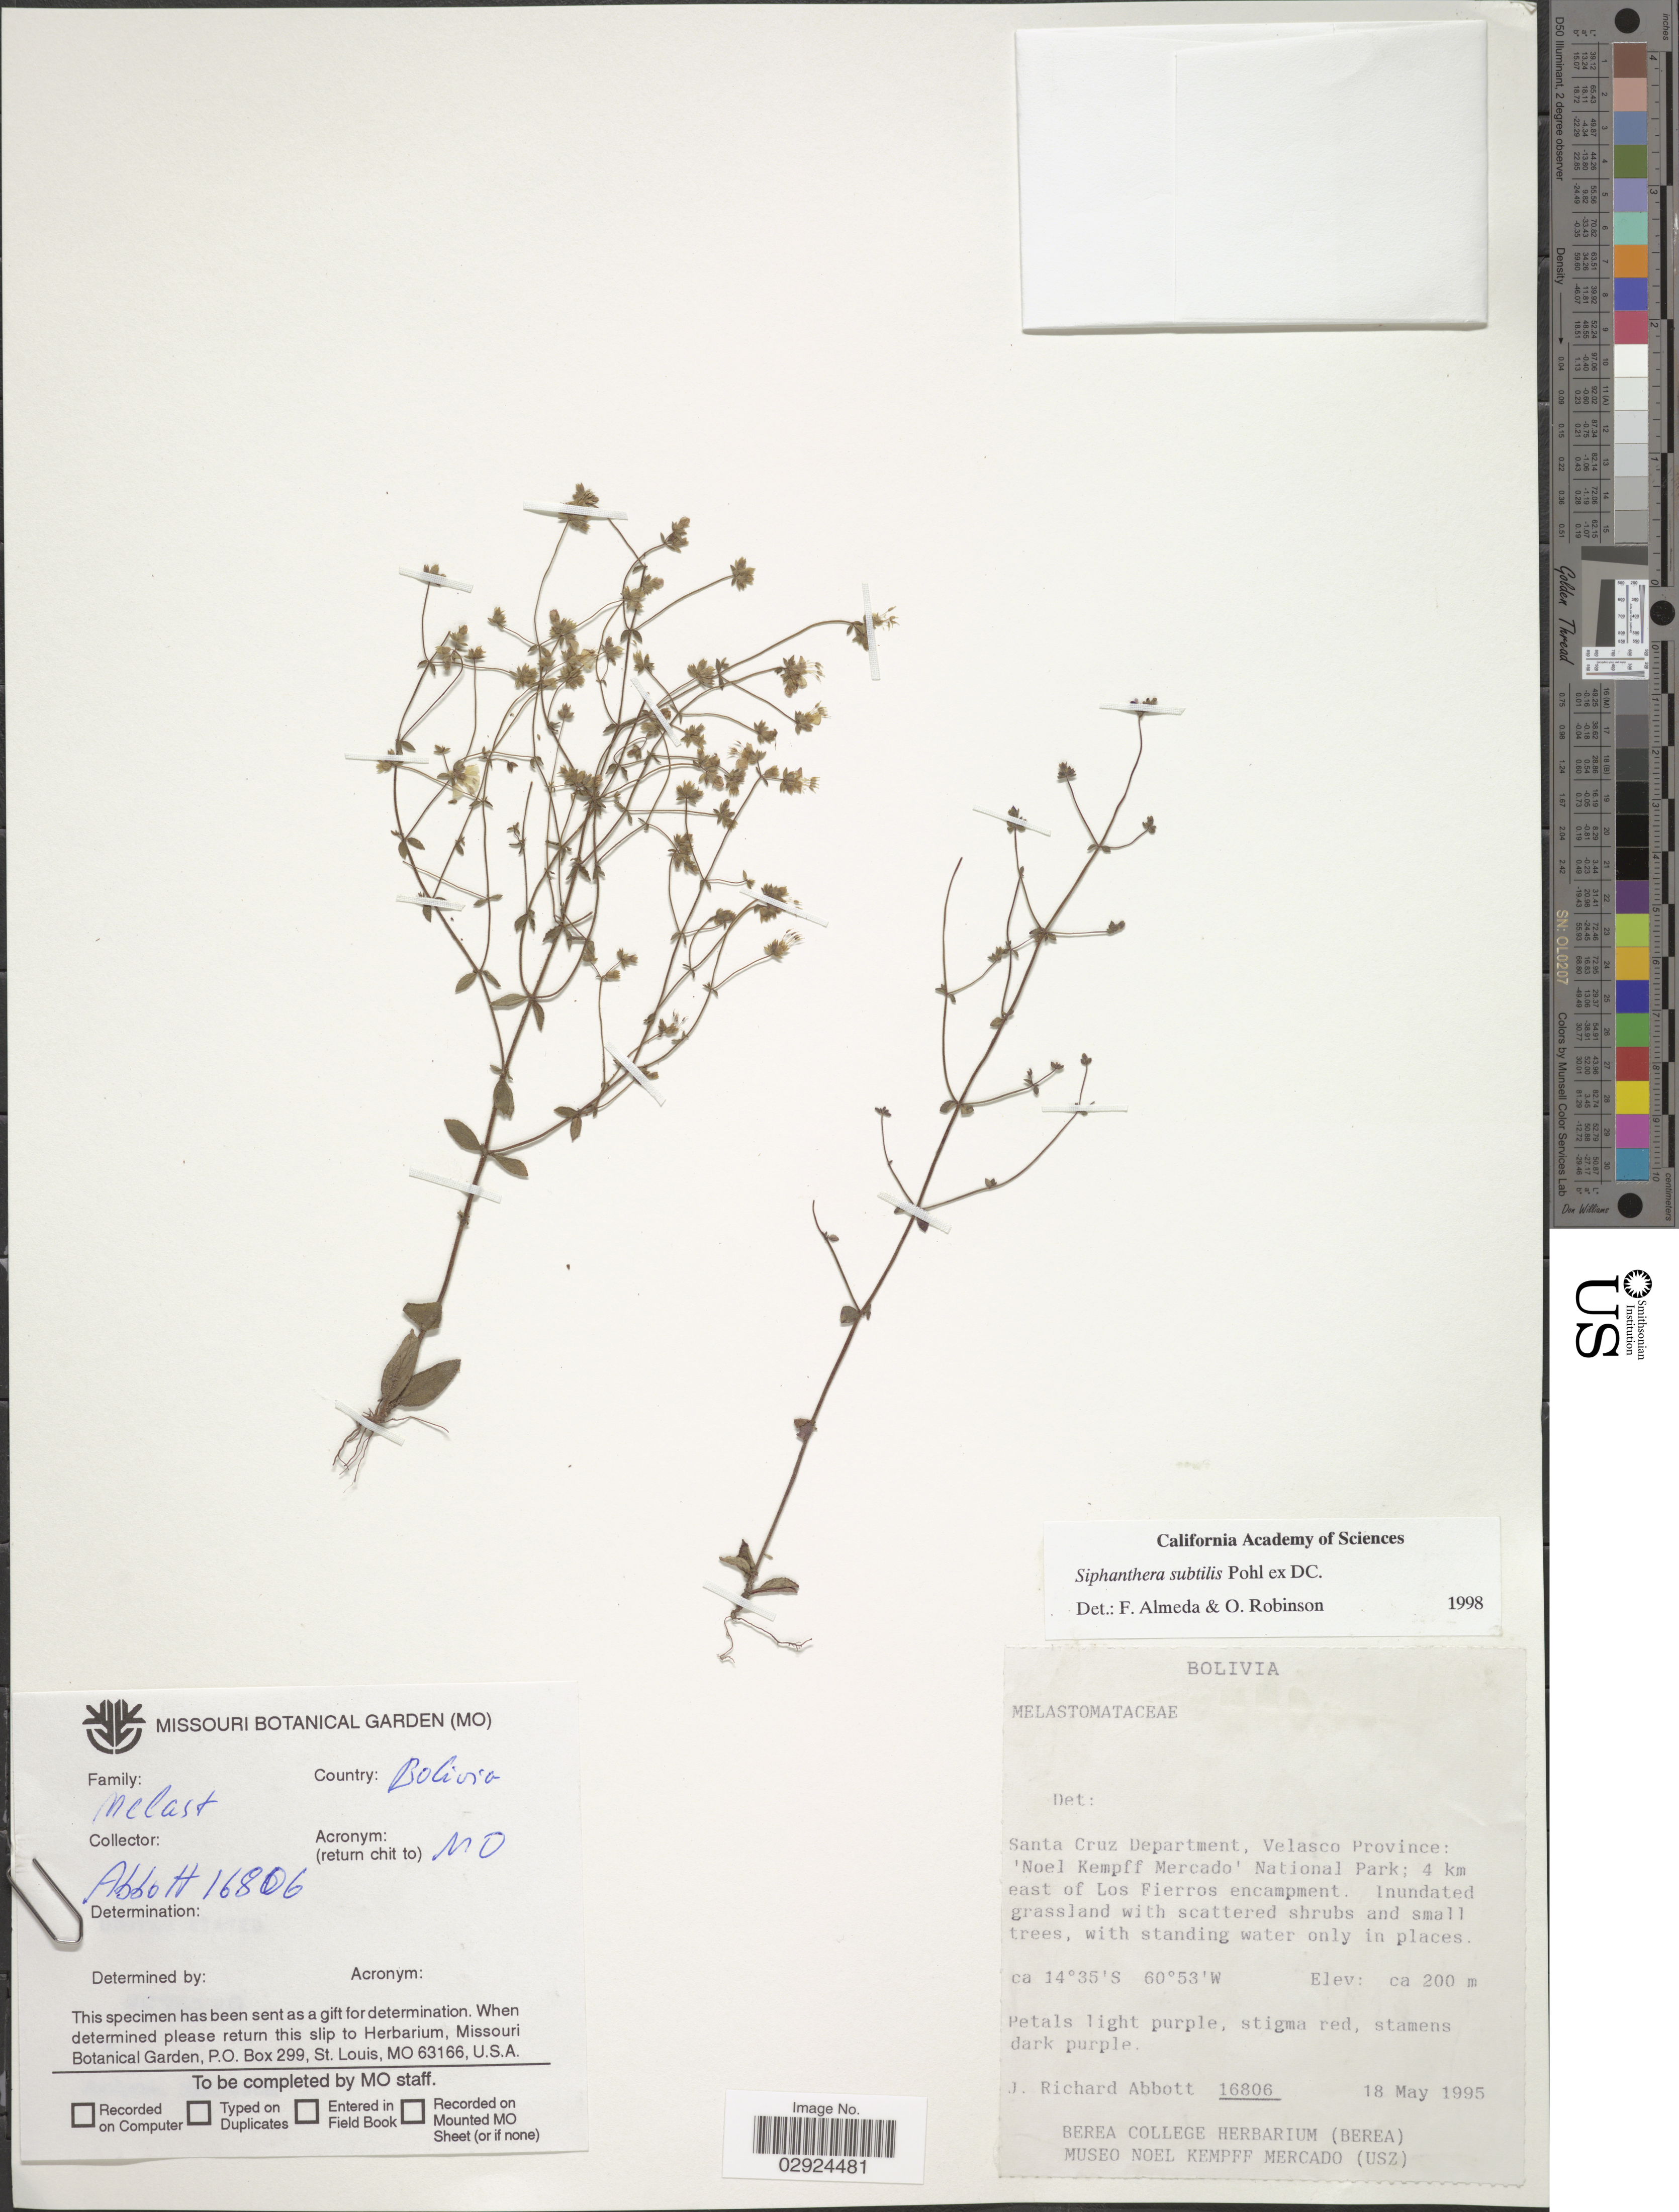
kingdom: Plantae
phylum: Tracheophyta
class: Magnoliopsida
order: Myrtales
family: Melastomataceae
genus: Siphanthera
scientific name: Siphanthera subtilis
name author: Pohl ex DC.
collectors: J. R. Abbott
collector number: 16806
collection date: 1995-05-18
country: Bolivia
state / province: Santa Cruz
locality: Santa Cruz Department, Velasco Province: 'Noel Kempff Mercado' National Park; 4 km east of Los Fierros encampment.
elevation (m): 200